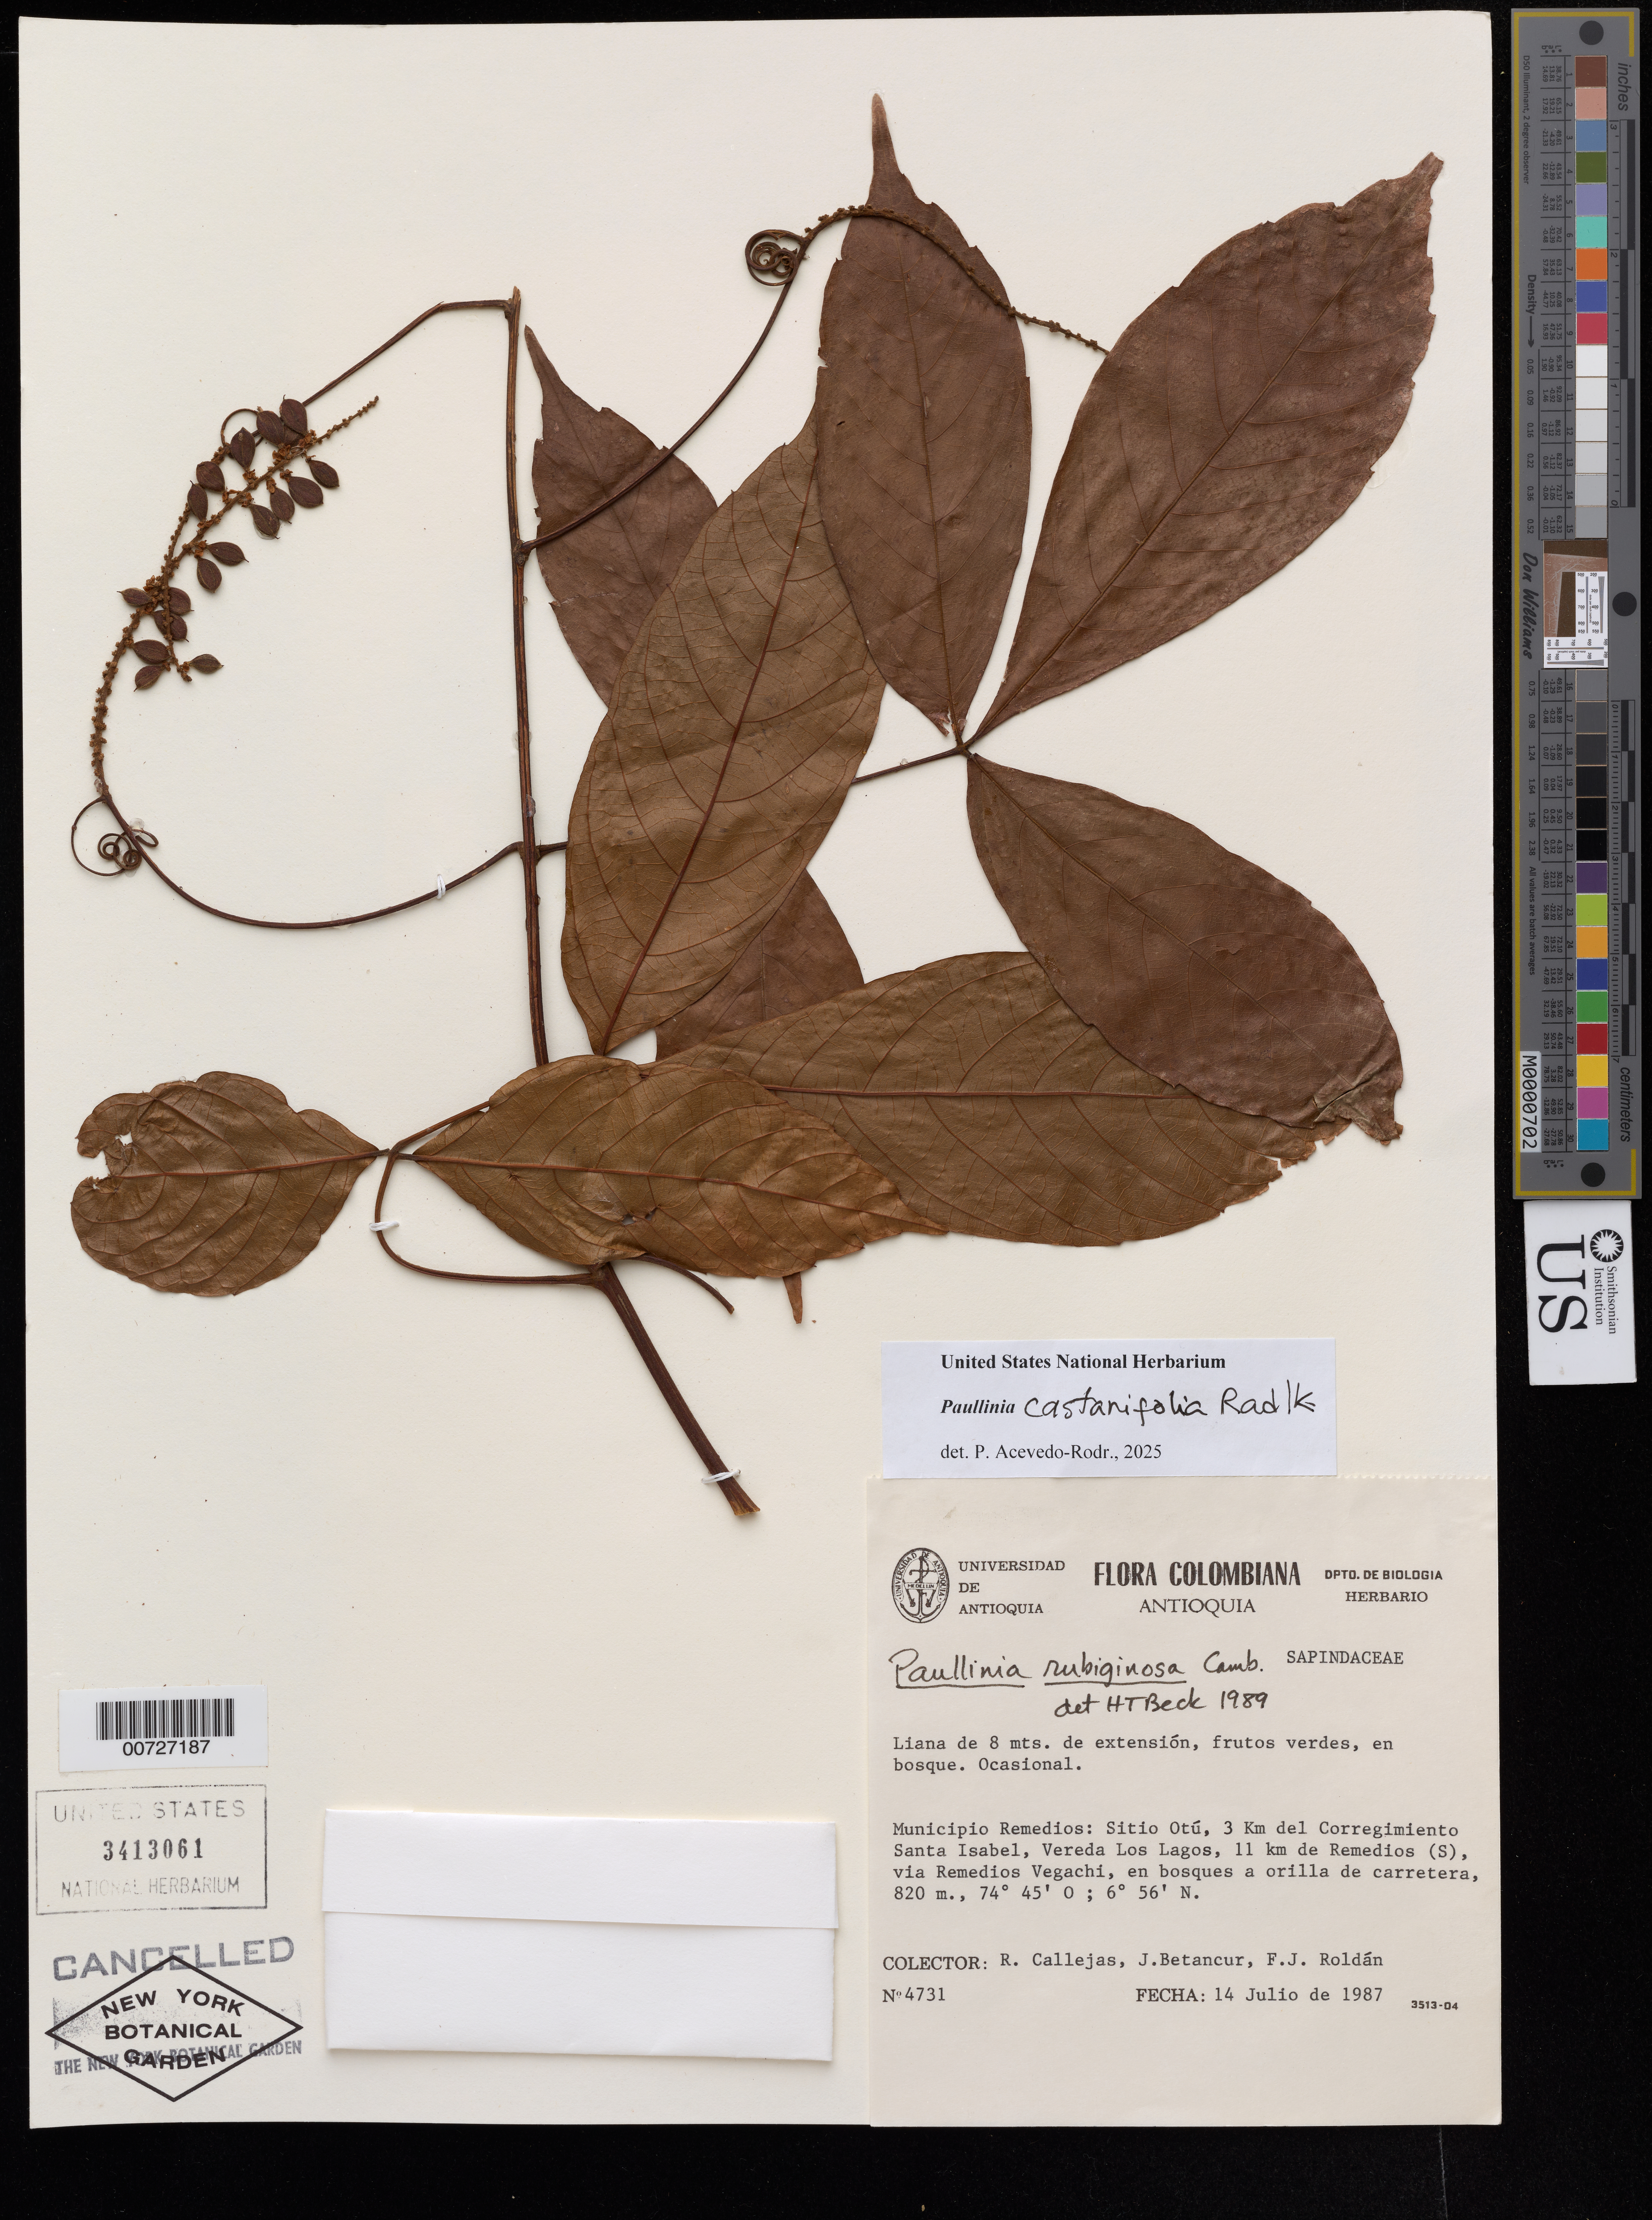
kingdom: Plantae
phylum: Tracheophyta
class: Magnoliopsida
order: Sapindales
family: Sapindaceae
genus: Paullinia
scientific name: Paullinia rubiginosa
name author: Cambess.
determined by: Beck, H. T.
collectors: R. Callejas, J. C. Betancur & F. J. Roldán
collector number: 4731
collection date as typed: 14 Jul 1987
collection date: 1987-07-14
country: Colombia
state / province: Antioquia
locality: Mun. Remedios: Sitio Otú, 3 km del Corregimiento Santa Isabel, Vereda Los Lagos, 11 km de Remedios (S), via Remedios Vegachi.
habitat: En bosques a orilla de carretera.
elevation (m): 820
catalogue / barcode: US 3413061